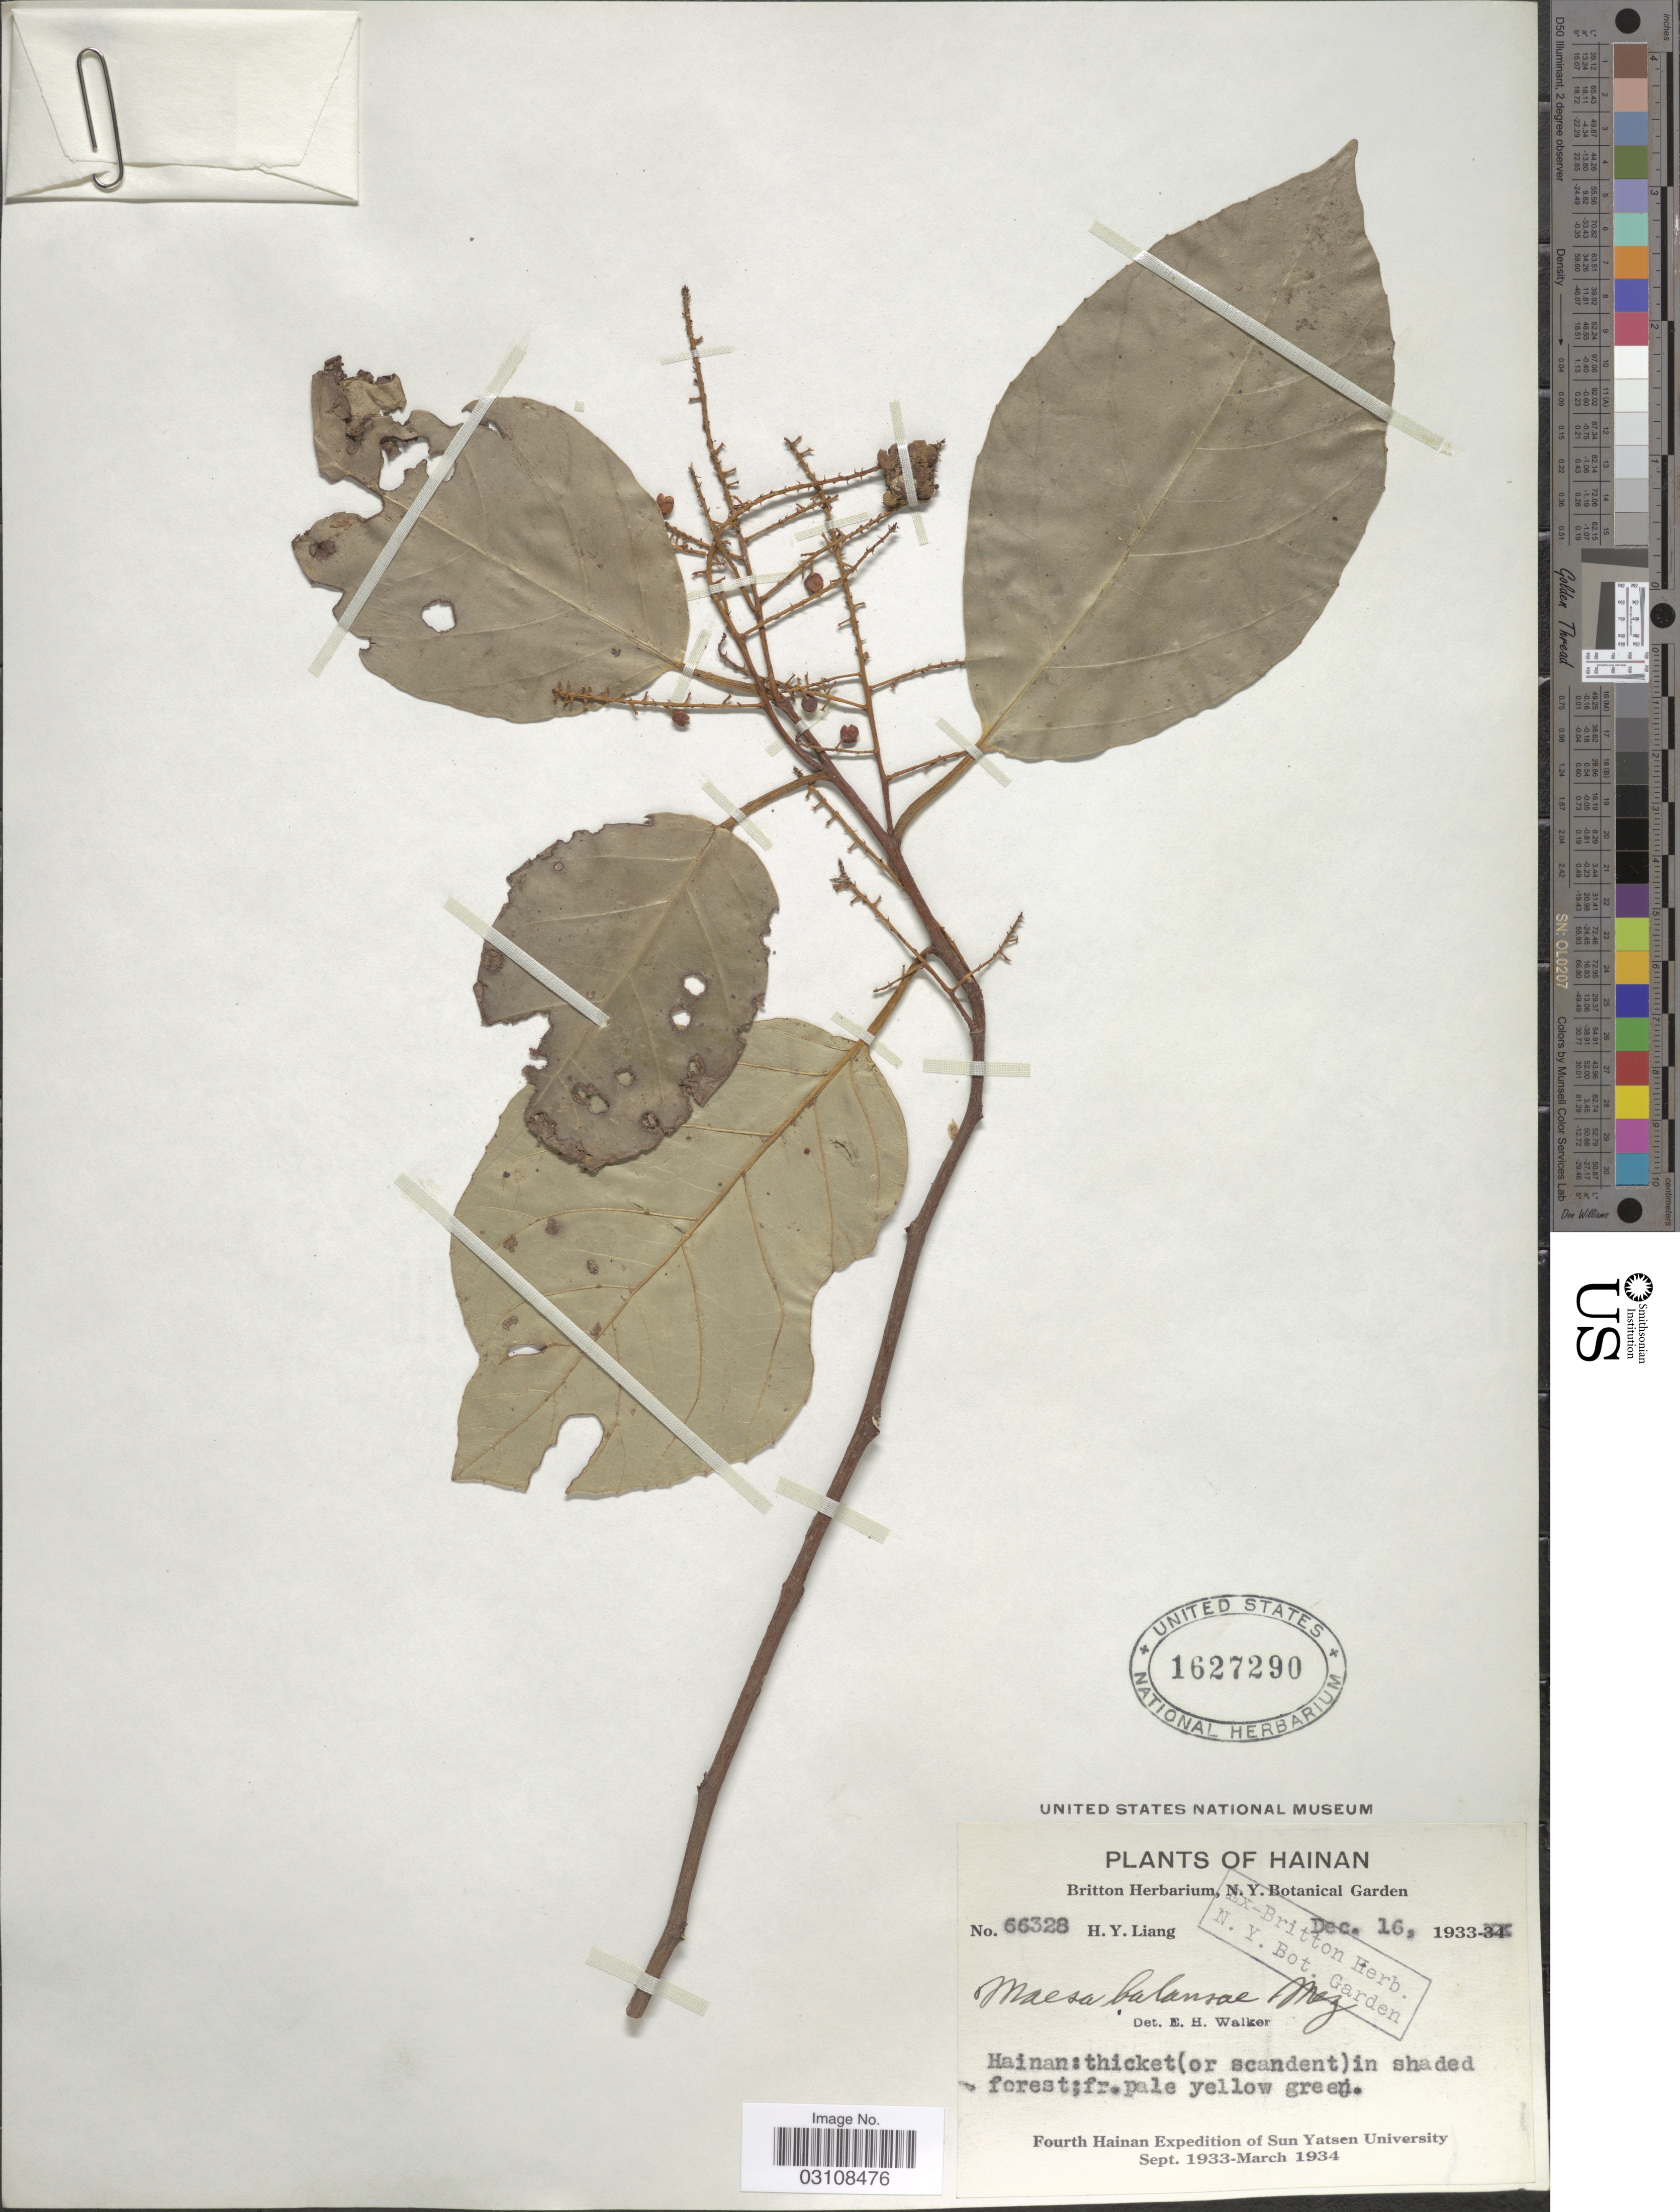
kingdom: Plantae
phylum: Tracheophyta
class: Magnoliopsida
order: Ericales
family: Primulaceae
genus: Maesa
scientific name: Maesa balansae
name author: Mez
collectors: H. Y. Liang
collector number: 66328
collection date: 1933-12-16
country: China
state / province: Hainan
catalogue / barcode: US 1627290